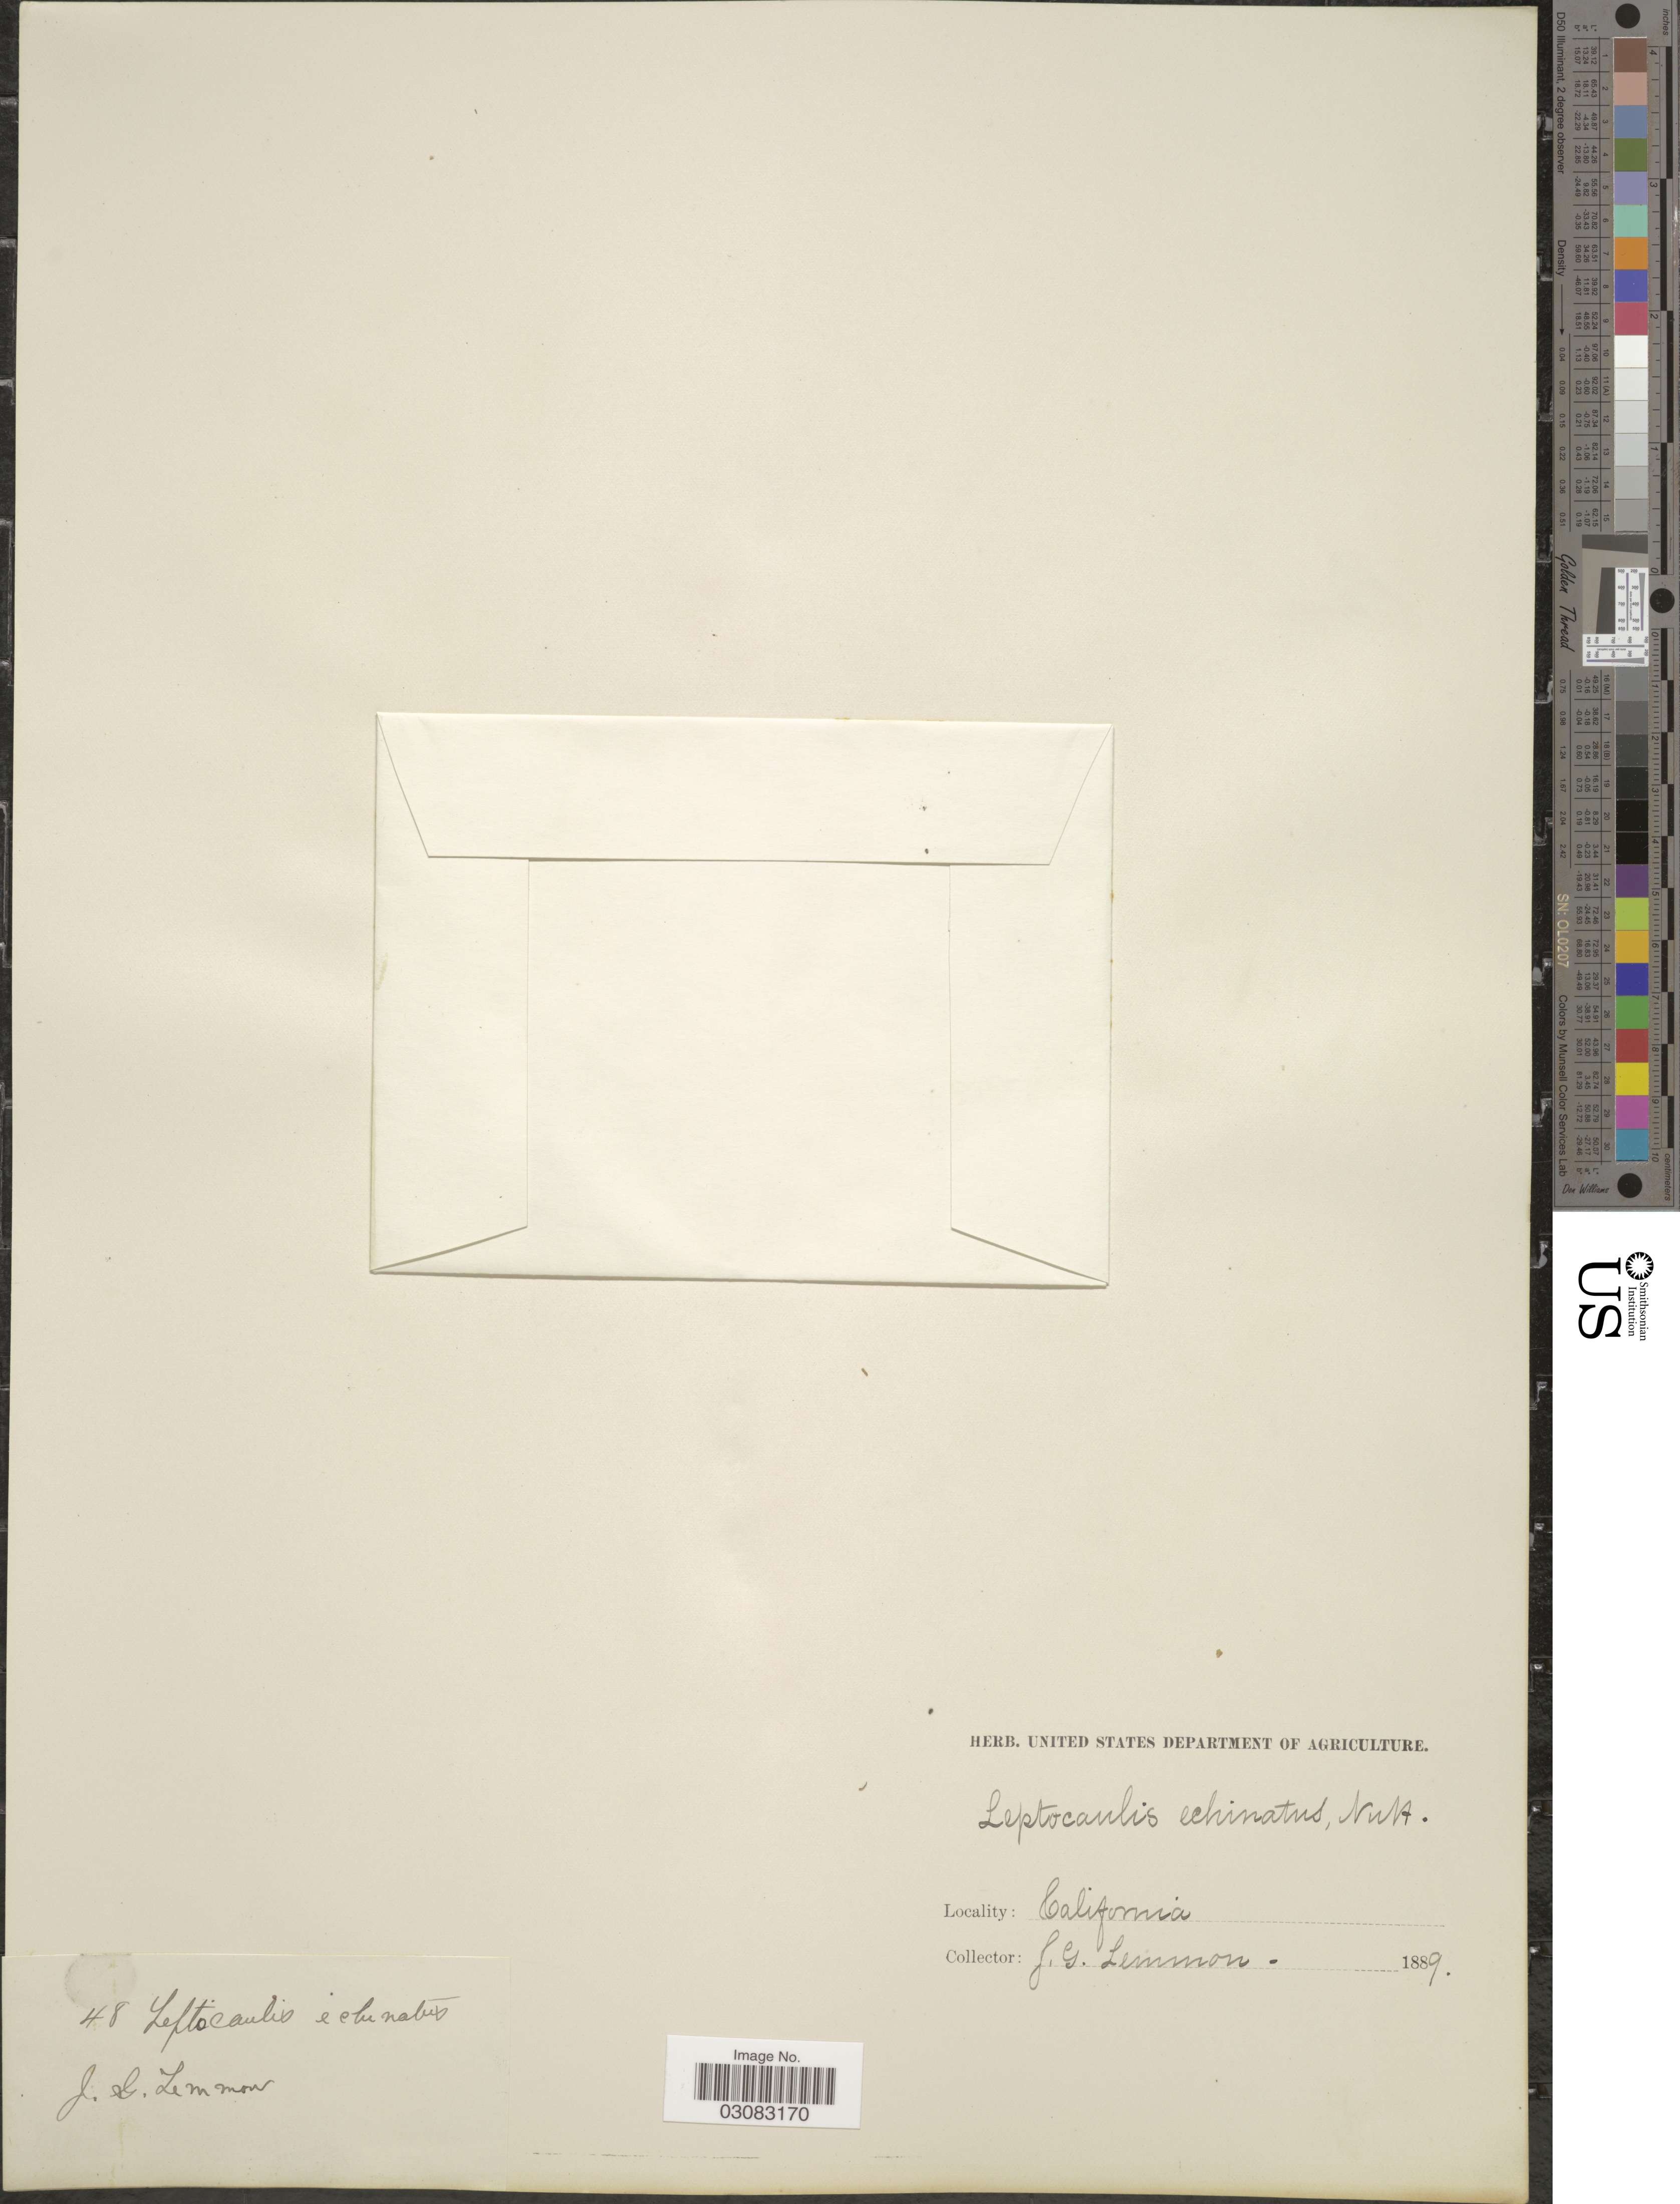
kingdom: Plantae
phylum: Tracheophyta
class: Magnoliopsida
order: Apiales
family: Apiaceae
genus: Spermolepis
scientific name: Spermolepis echinata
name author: (Nutt. ex DC.) A. Heller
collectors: J. Lemmon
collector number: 48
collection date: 1889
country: United States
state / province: California